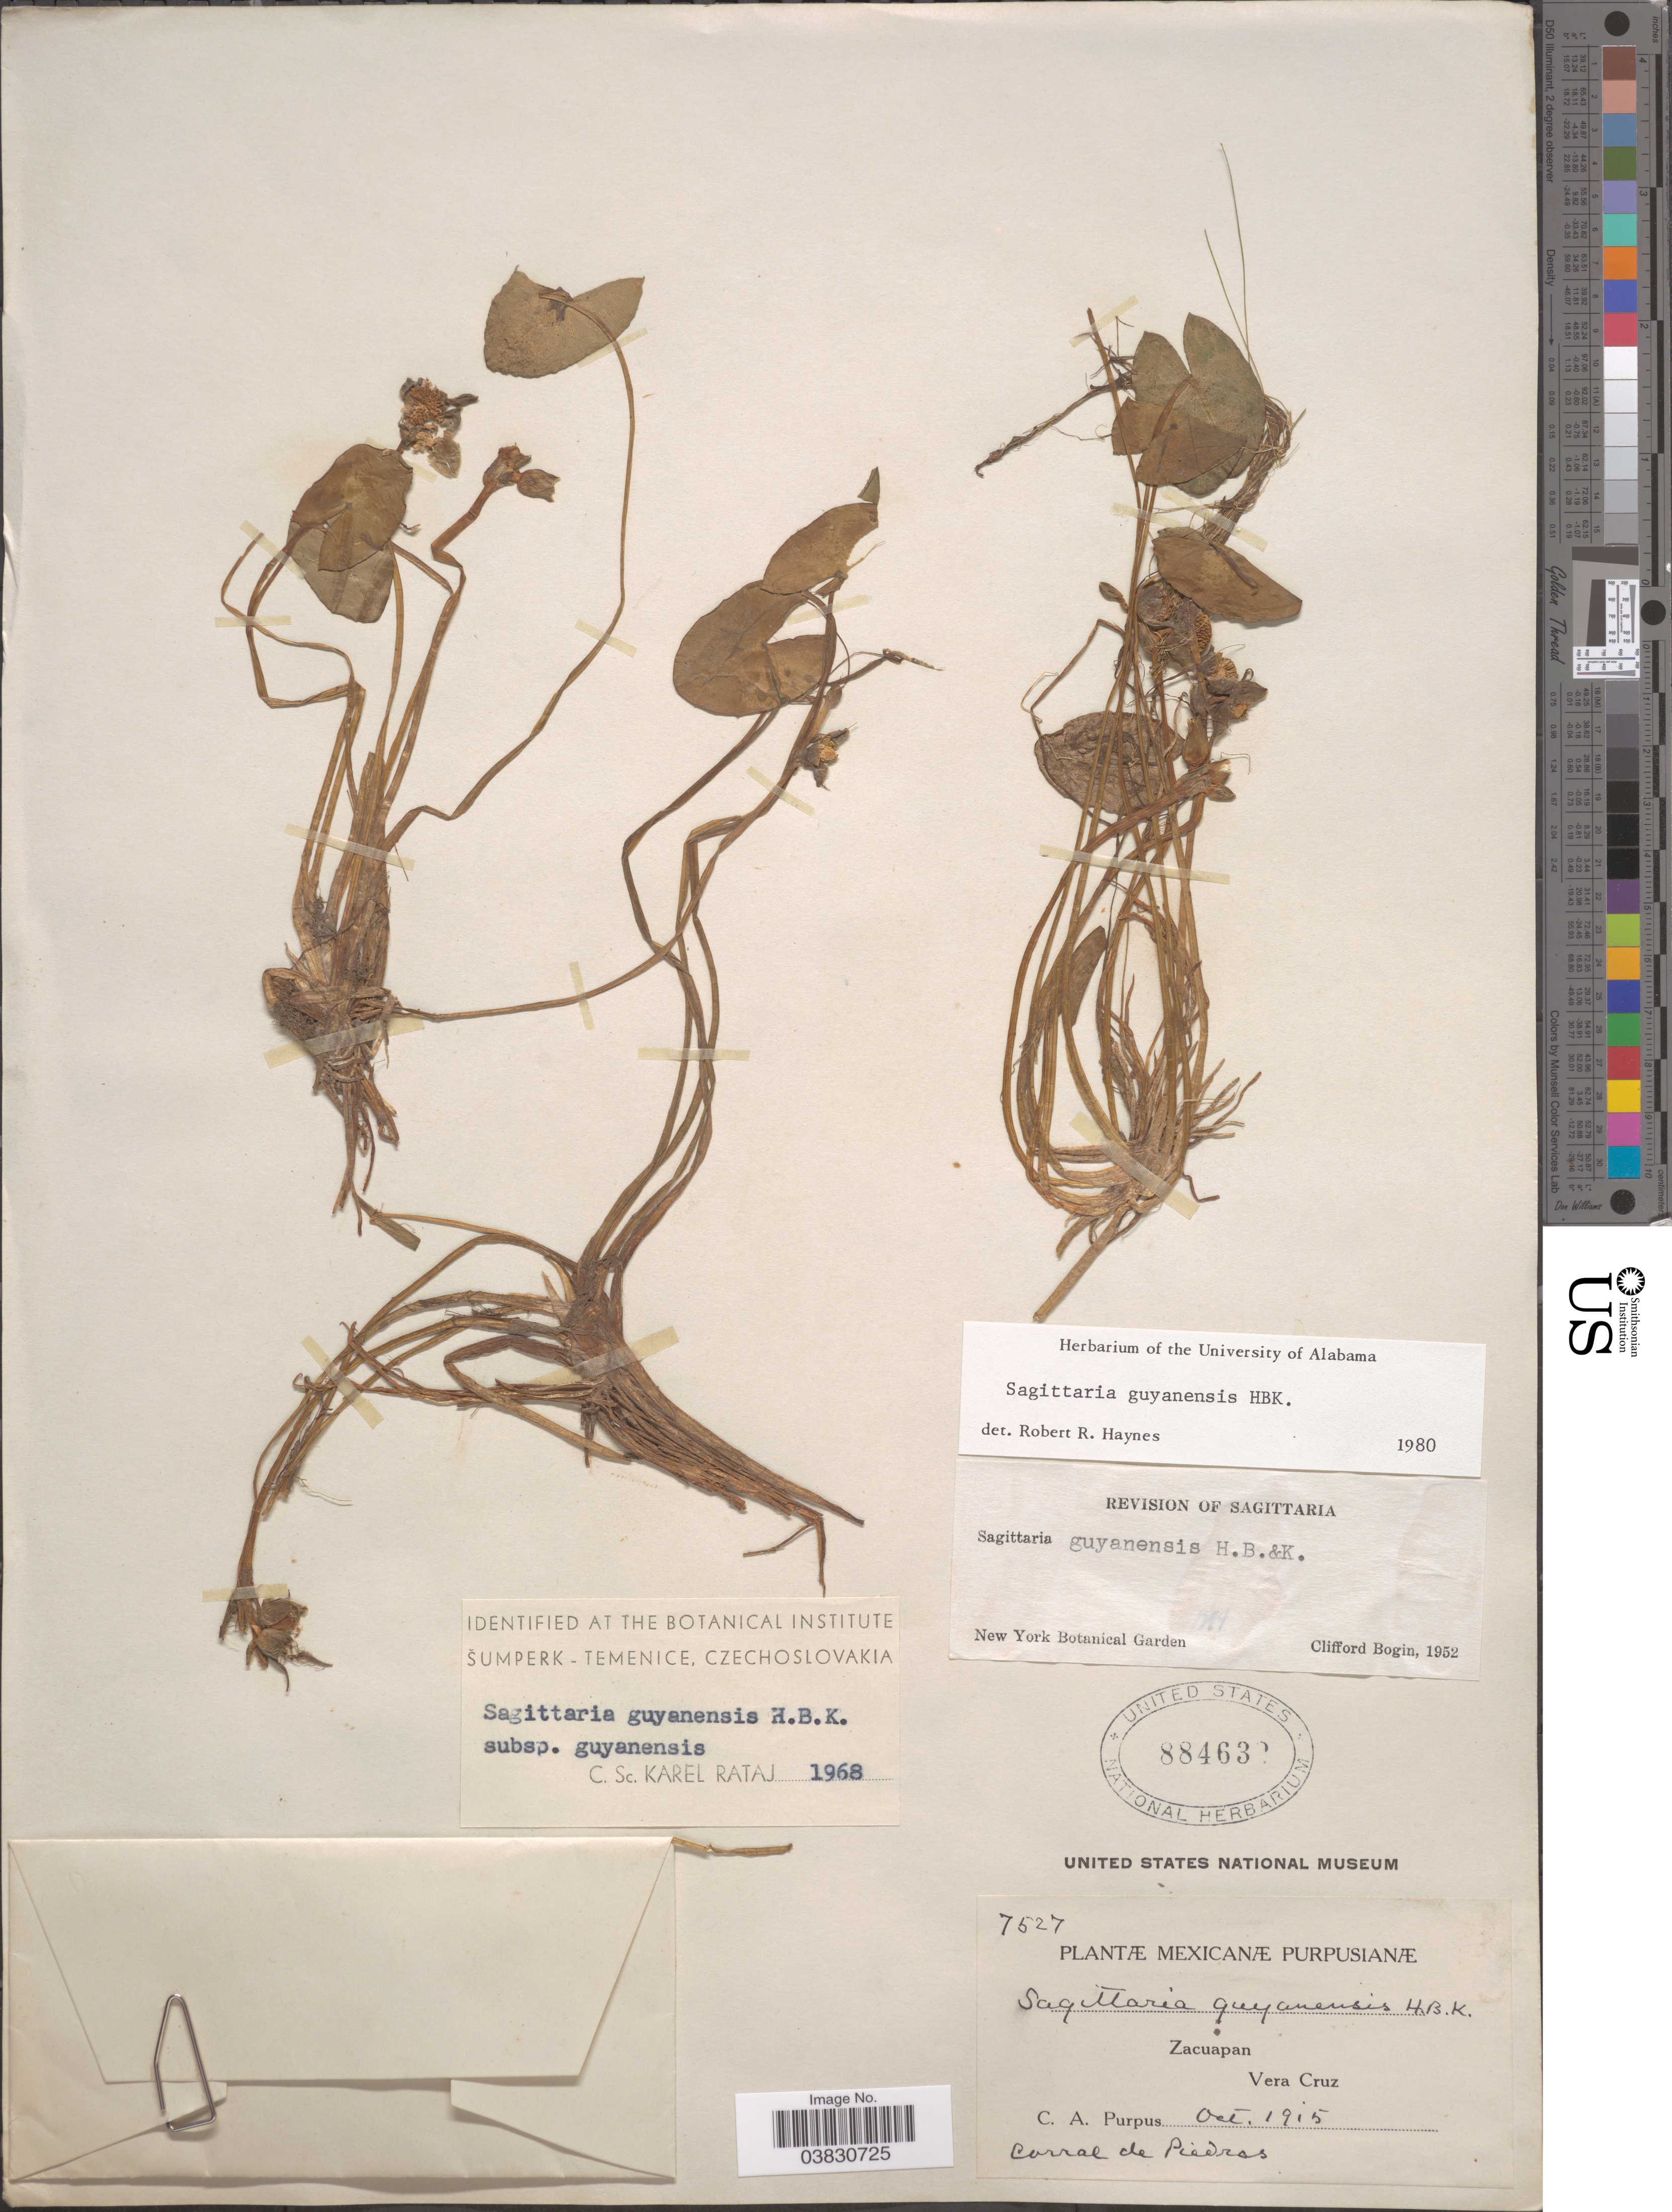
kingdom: Plantae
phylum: Tracheophyta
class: Liliopsida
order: Alismatales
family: Alismataceae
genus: Sagittaria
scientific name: Sagittaria guayanensis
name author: Kunth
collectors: C. A. Purpus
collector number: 7527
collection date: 1915-10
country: Mexico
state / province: Veracruz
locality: Zacuapan. Vera Cruz. Corral de Piedras.